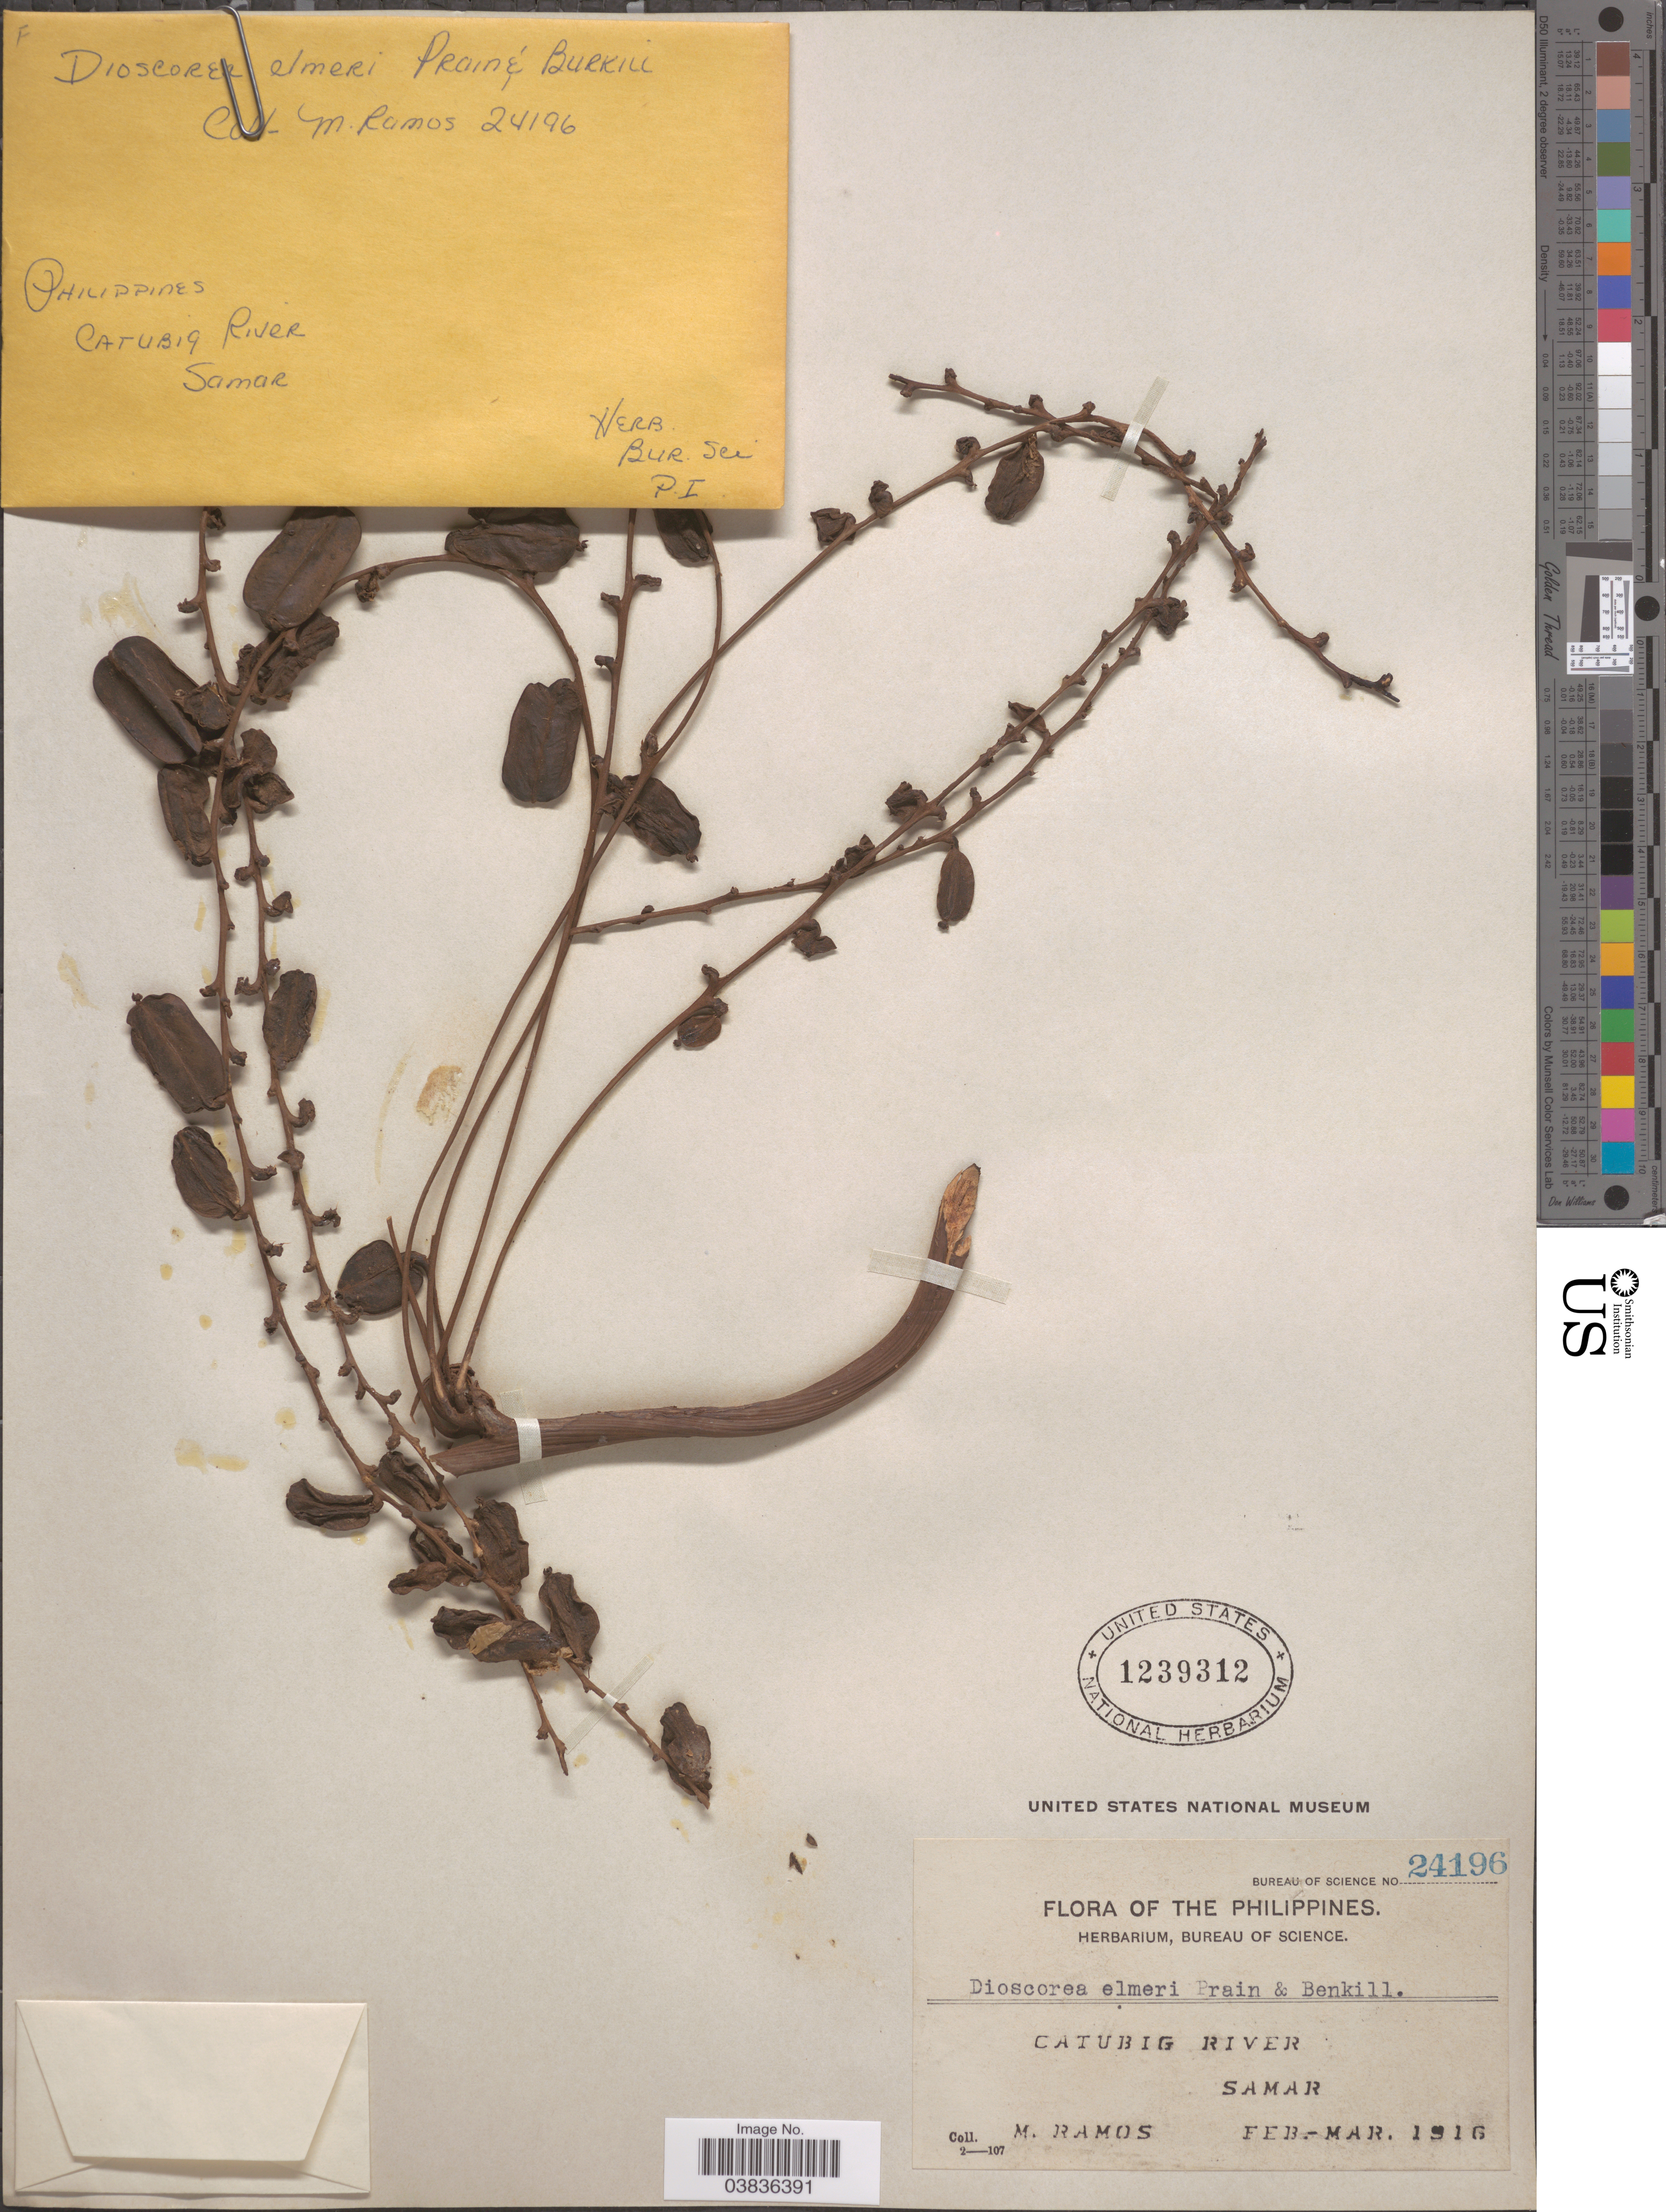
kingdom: Plantae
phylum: Tracheophyta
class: Liliopsida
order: Dioscoreales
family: Dioscoreaceae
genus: Dioscorea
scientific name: Dioscorea elmeri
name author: Prain & Burkill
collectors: M. Ramos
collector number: Bureau of Science 24196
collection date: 1916-02/1916-03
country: Philippines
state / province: Eastern Visayas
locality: Catubig River. Samar.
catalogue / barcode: US 1239312